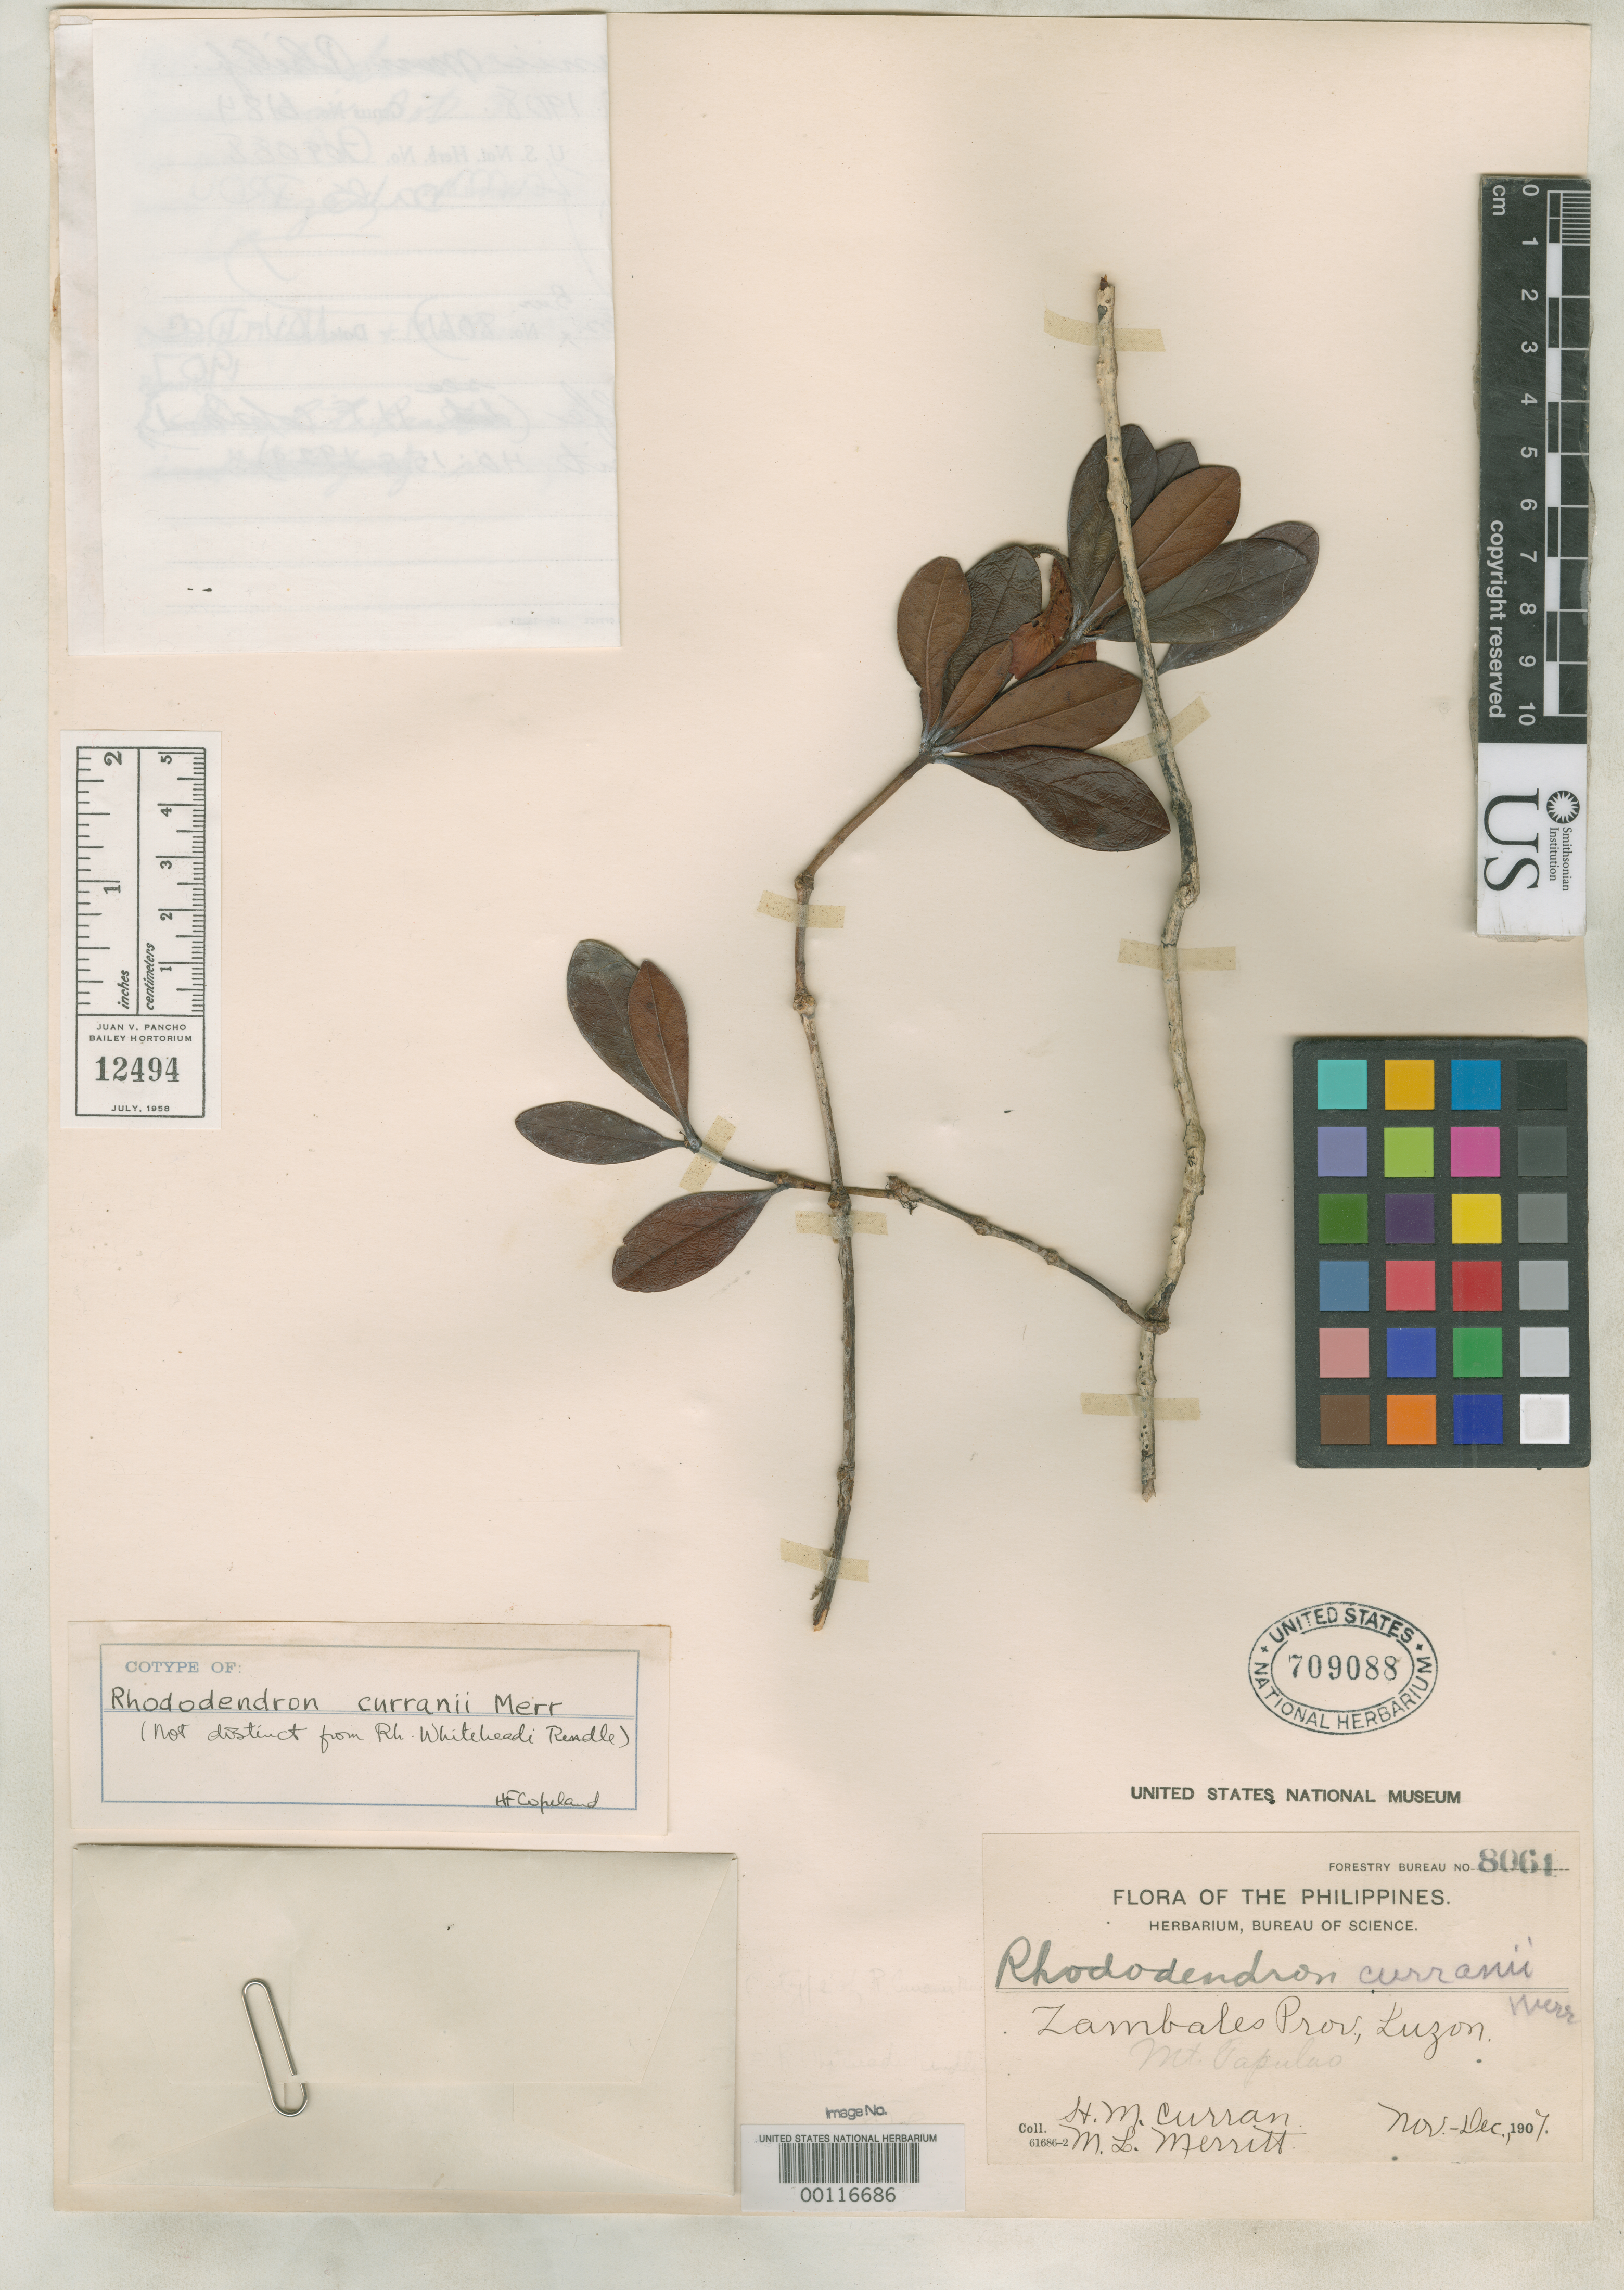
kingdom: Plantae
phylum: Tracheophyta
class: Magnoliopsida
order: Ericales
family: Ericaceae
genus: Rhododendron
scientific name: Rhododendron curranii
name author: Merr.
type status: Isosyntype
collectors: M. L. Merritt & H. M. Curran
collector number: For. Bur. 8061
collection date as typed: Nov 1907 to -- Dec 1907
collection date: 1907-11/1907-12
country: Philippines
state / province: Central Luzon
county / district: Zambales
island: Luzon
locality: Mt. Tapulao.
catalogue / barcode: US 709088